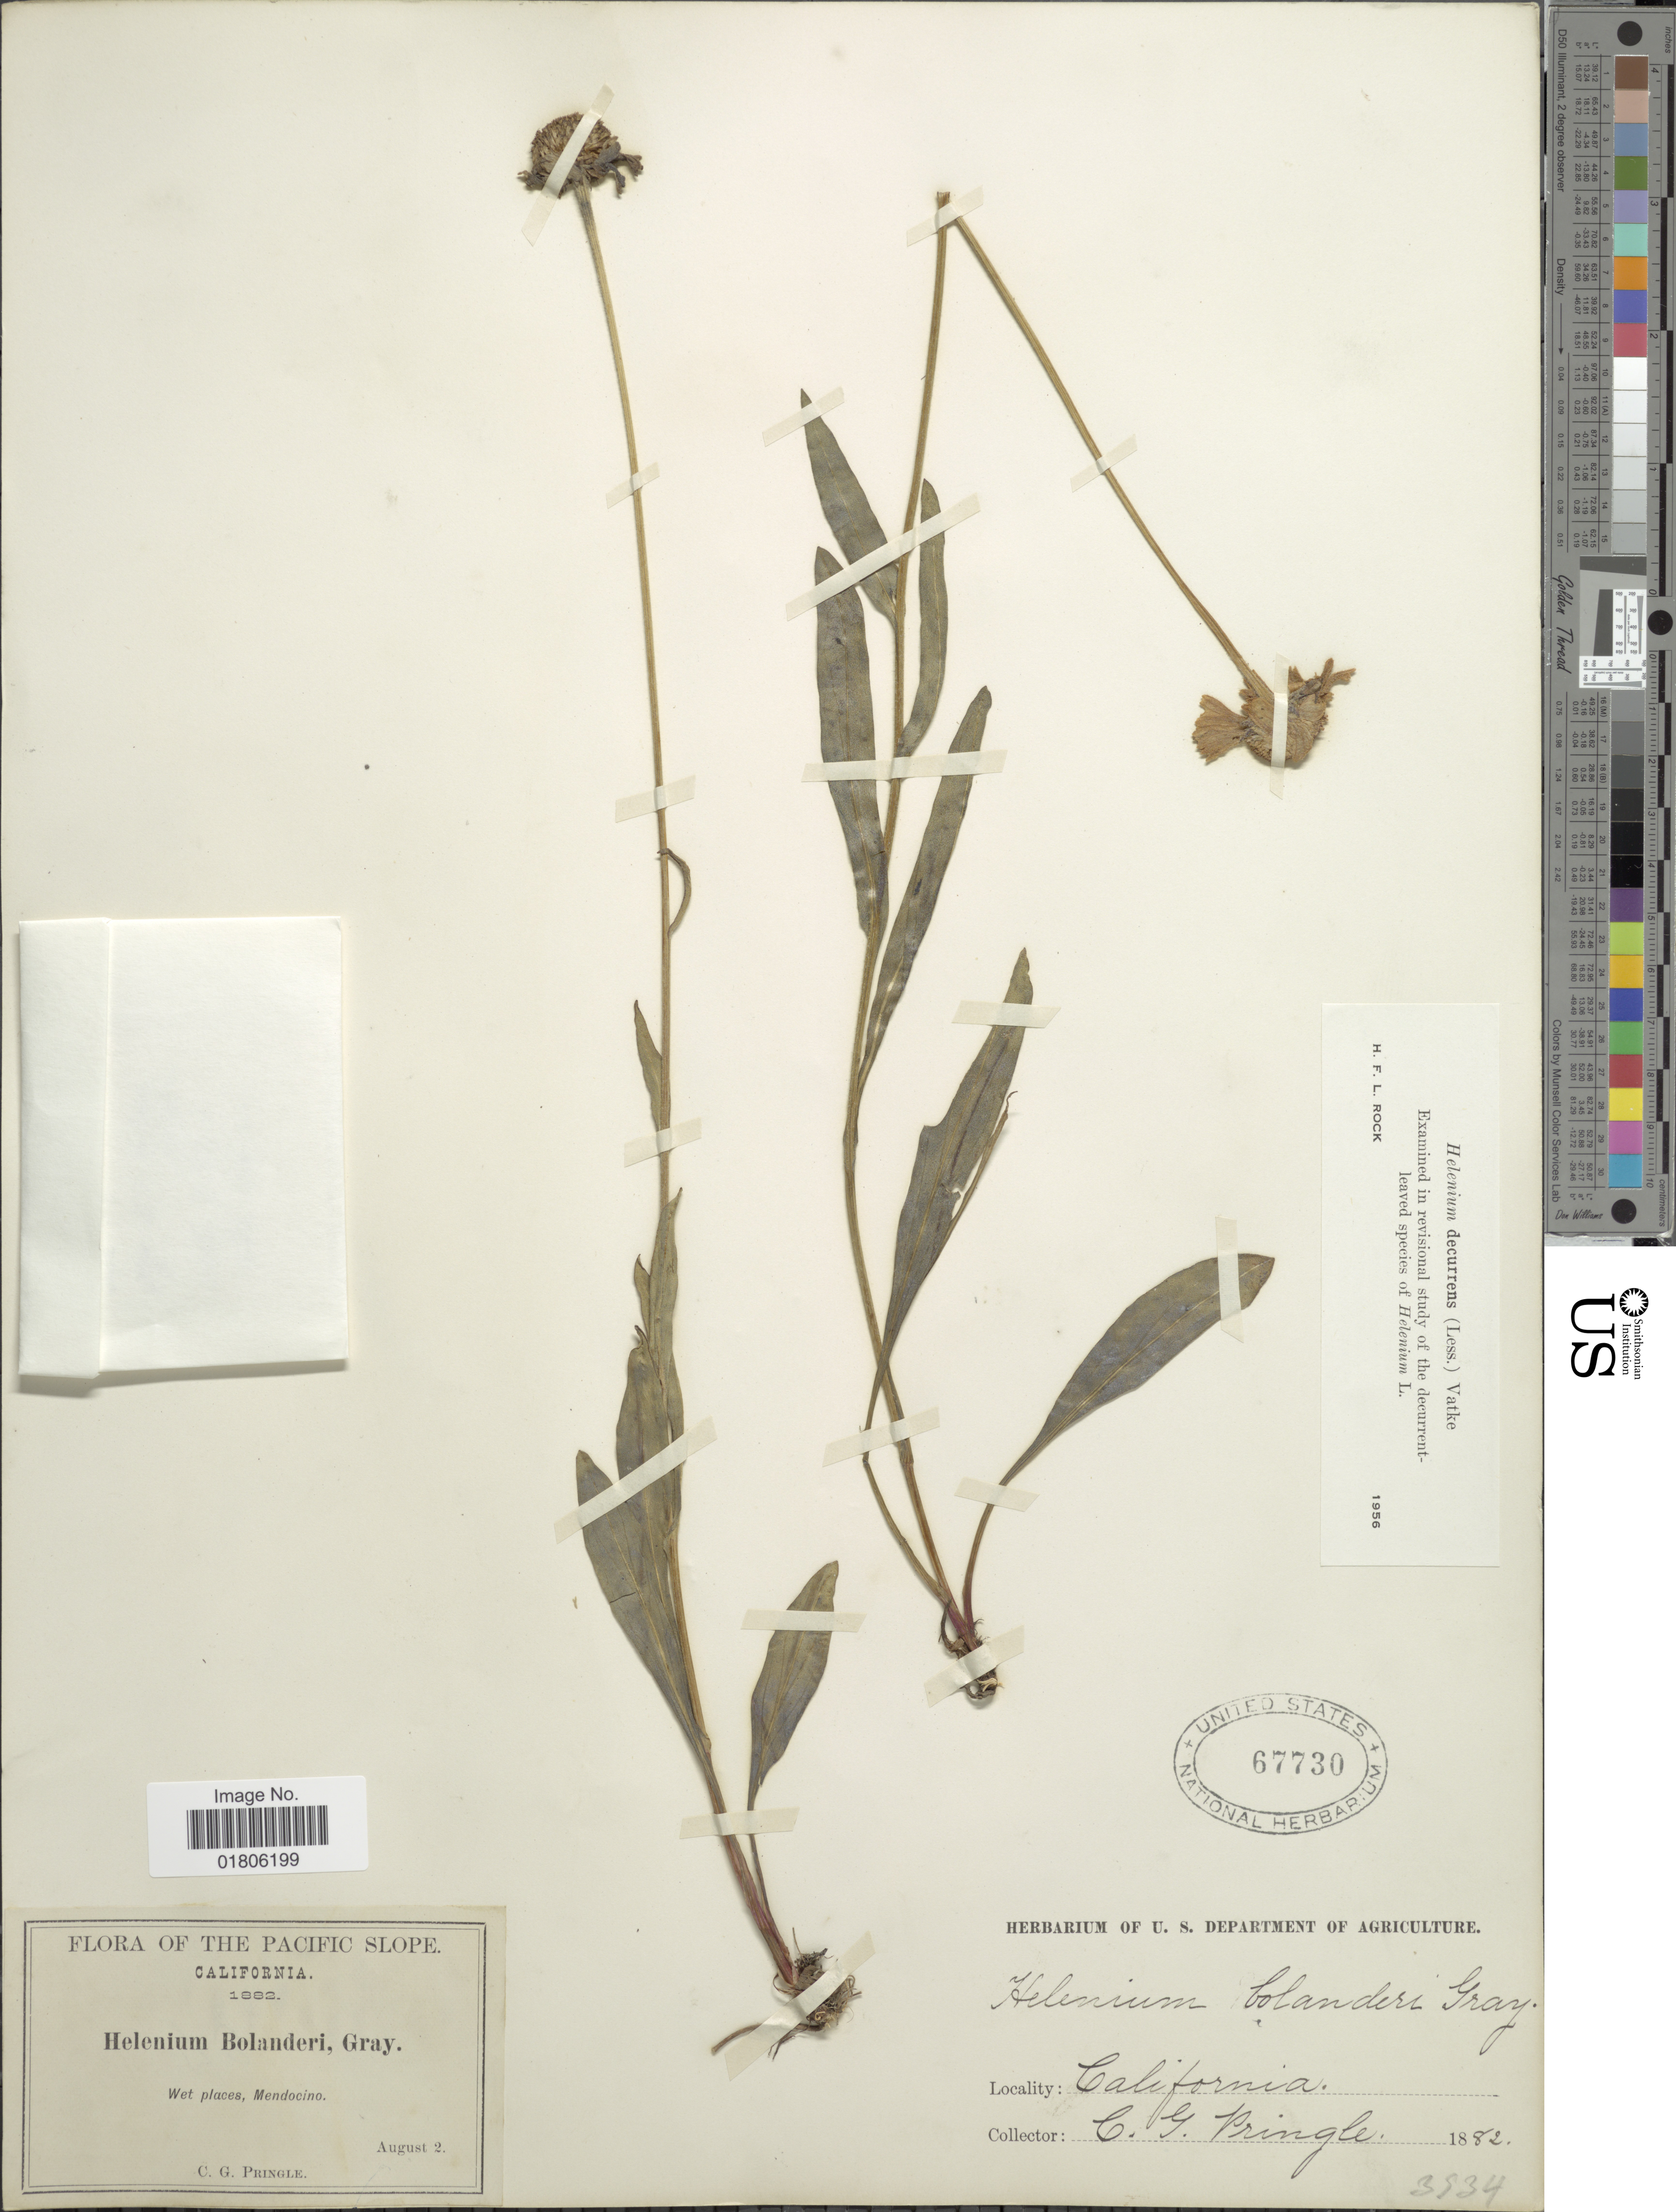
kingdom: Plantae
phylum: Tracheophyta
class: Magnoliopsida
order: Asterales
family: Asteraceae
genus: Helenium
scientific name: Helenium bolanderi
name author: A. Gray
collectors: C. G. Pringle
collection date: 1882-08-02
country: United States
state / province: California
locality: Mandocino, Pacific Slope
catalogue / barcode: US 67730